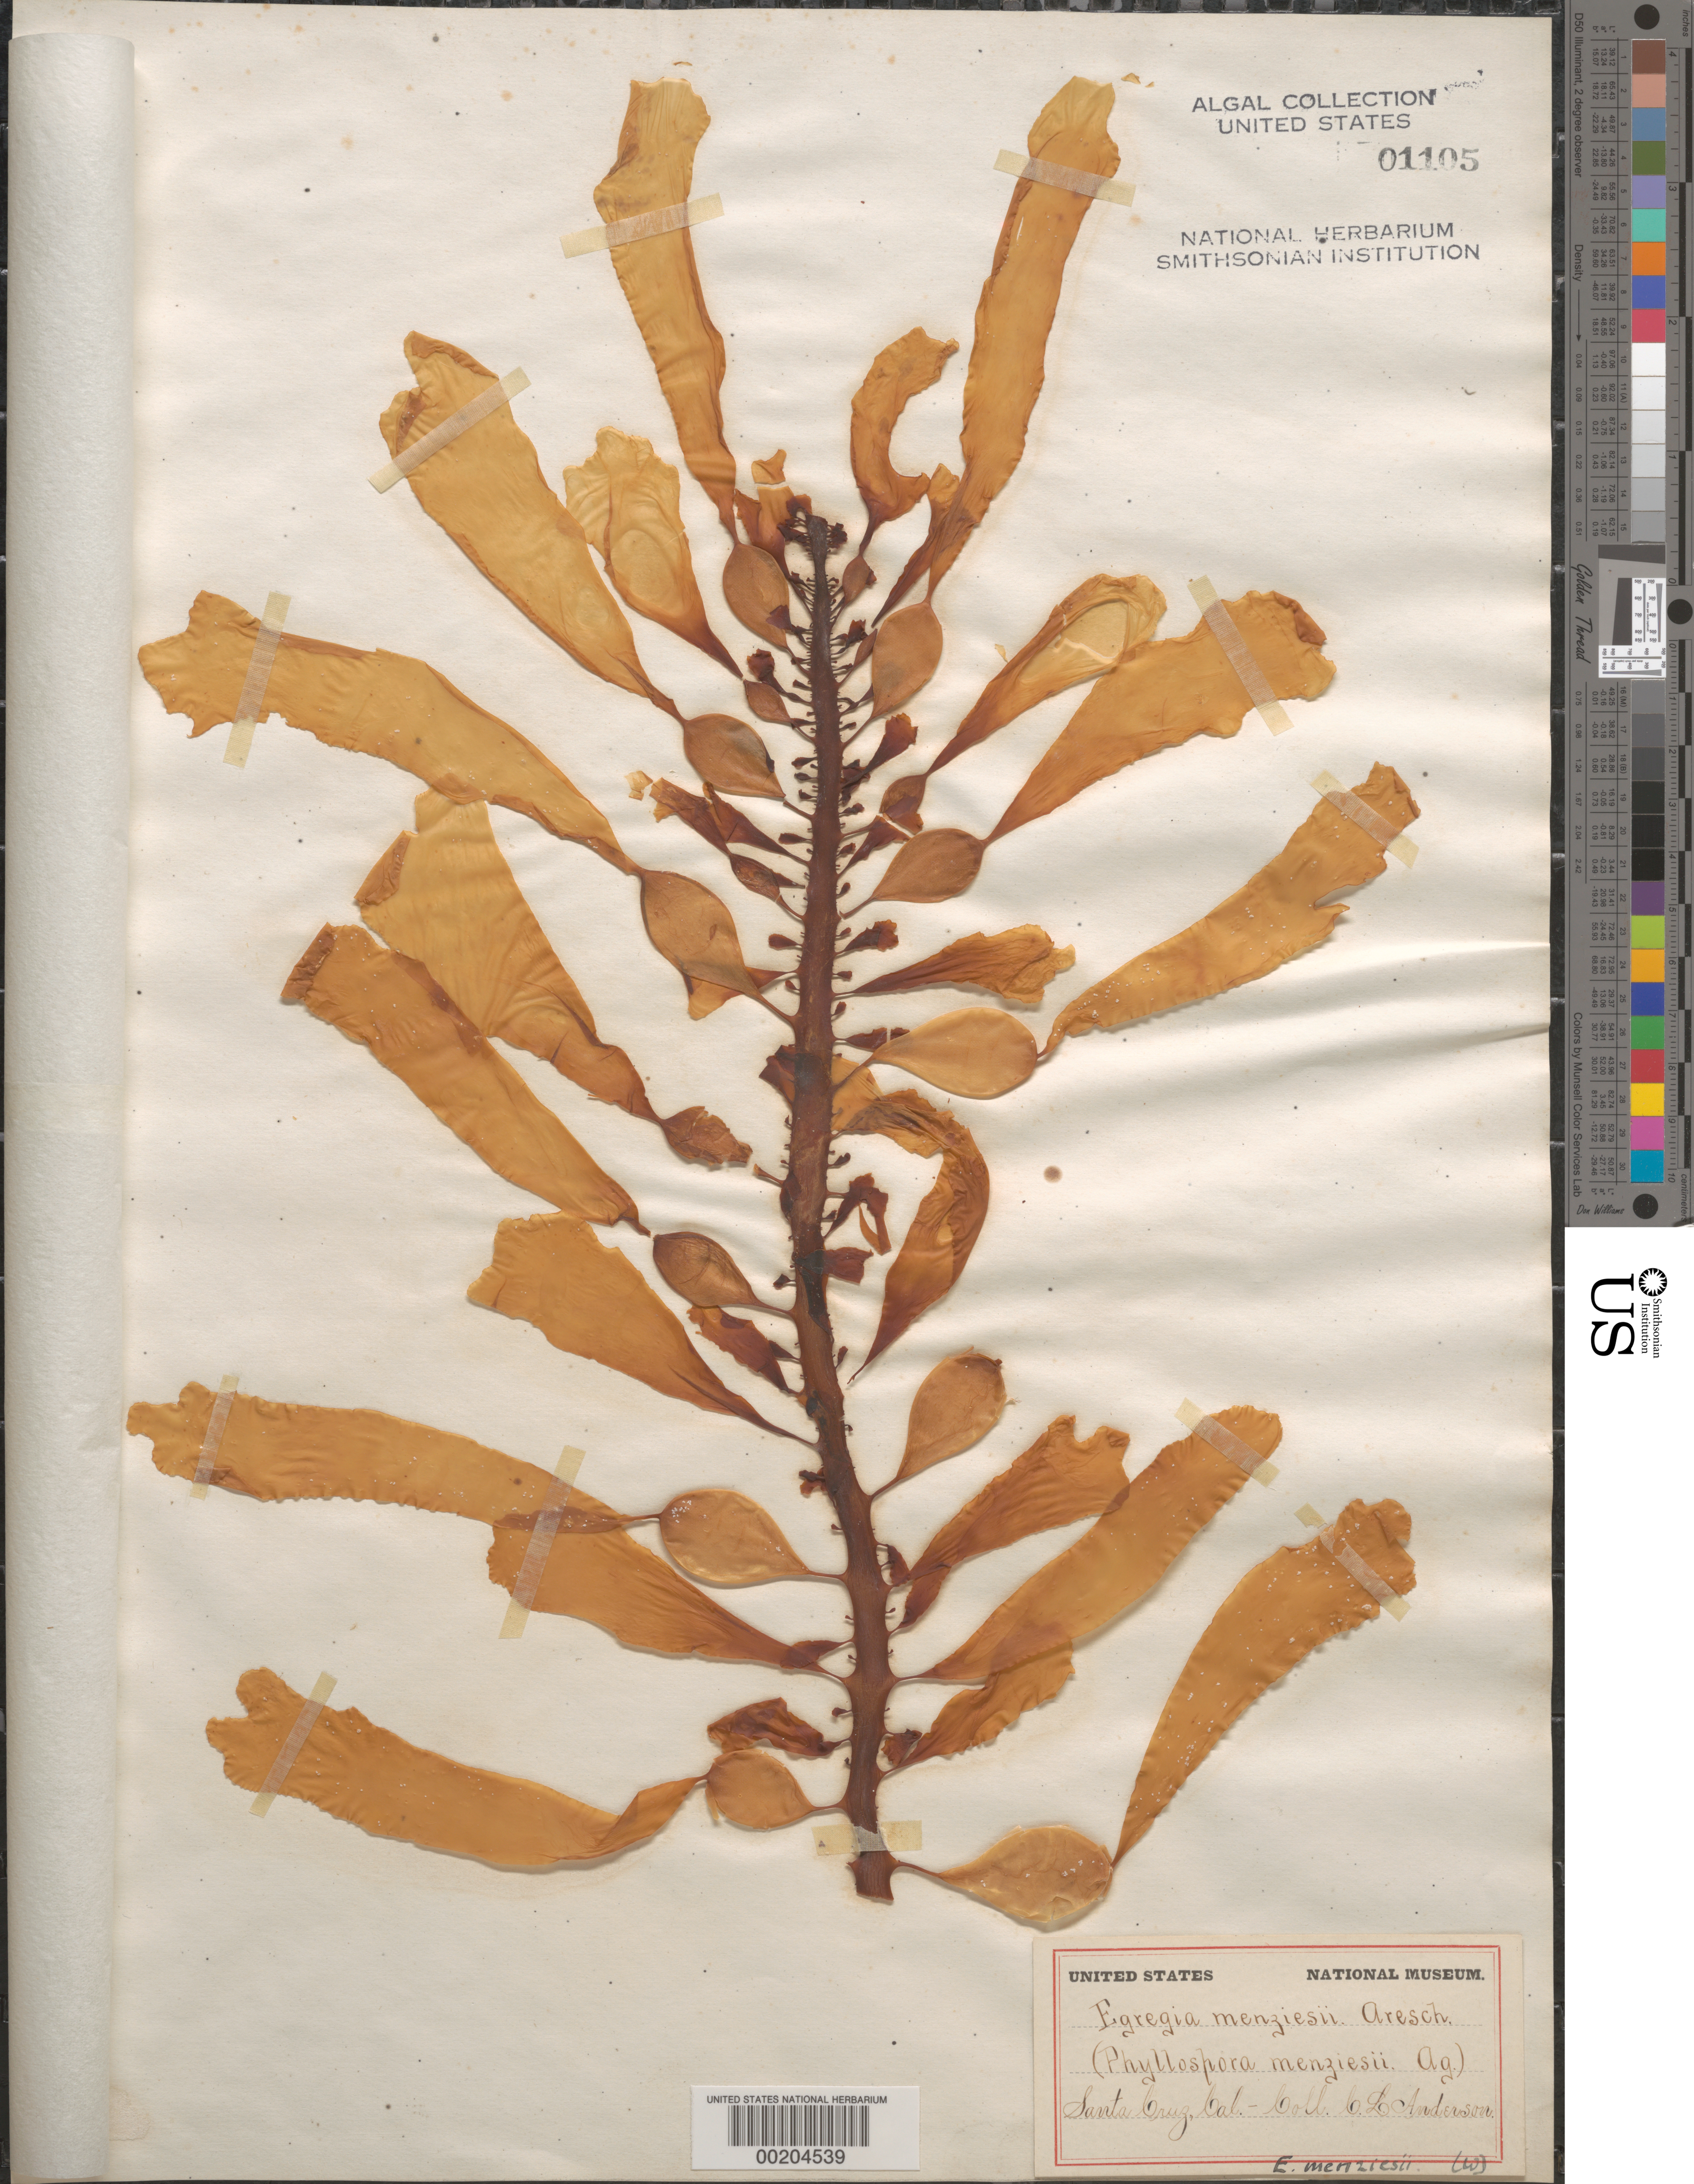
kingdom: Chromista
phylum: Ochrophyta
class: Phaeophyceae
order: Laminariales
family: Lessoniaceae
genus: Egregia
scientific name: Egregia menziesii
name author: (Turner) Aresch.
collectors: C. L. Anderson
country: United States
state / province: California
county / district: Santa Cruz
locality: Santa Cruz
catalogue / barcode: US 1105